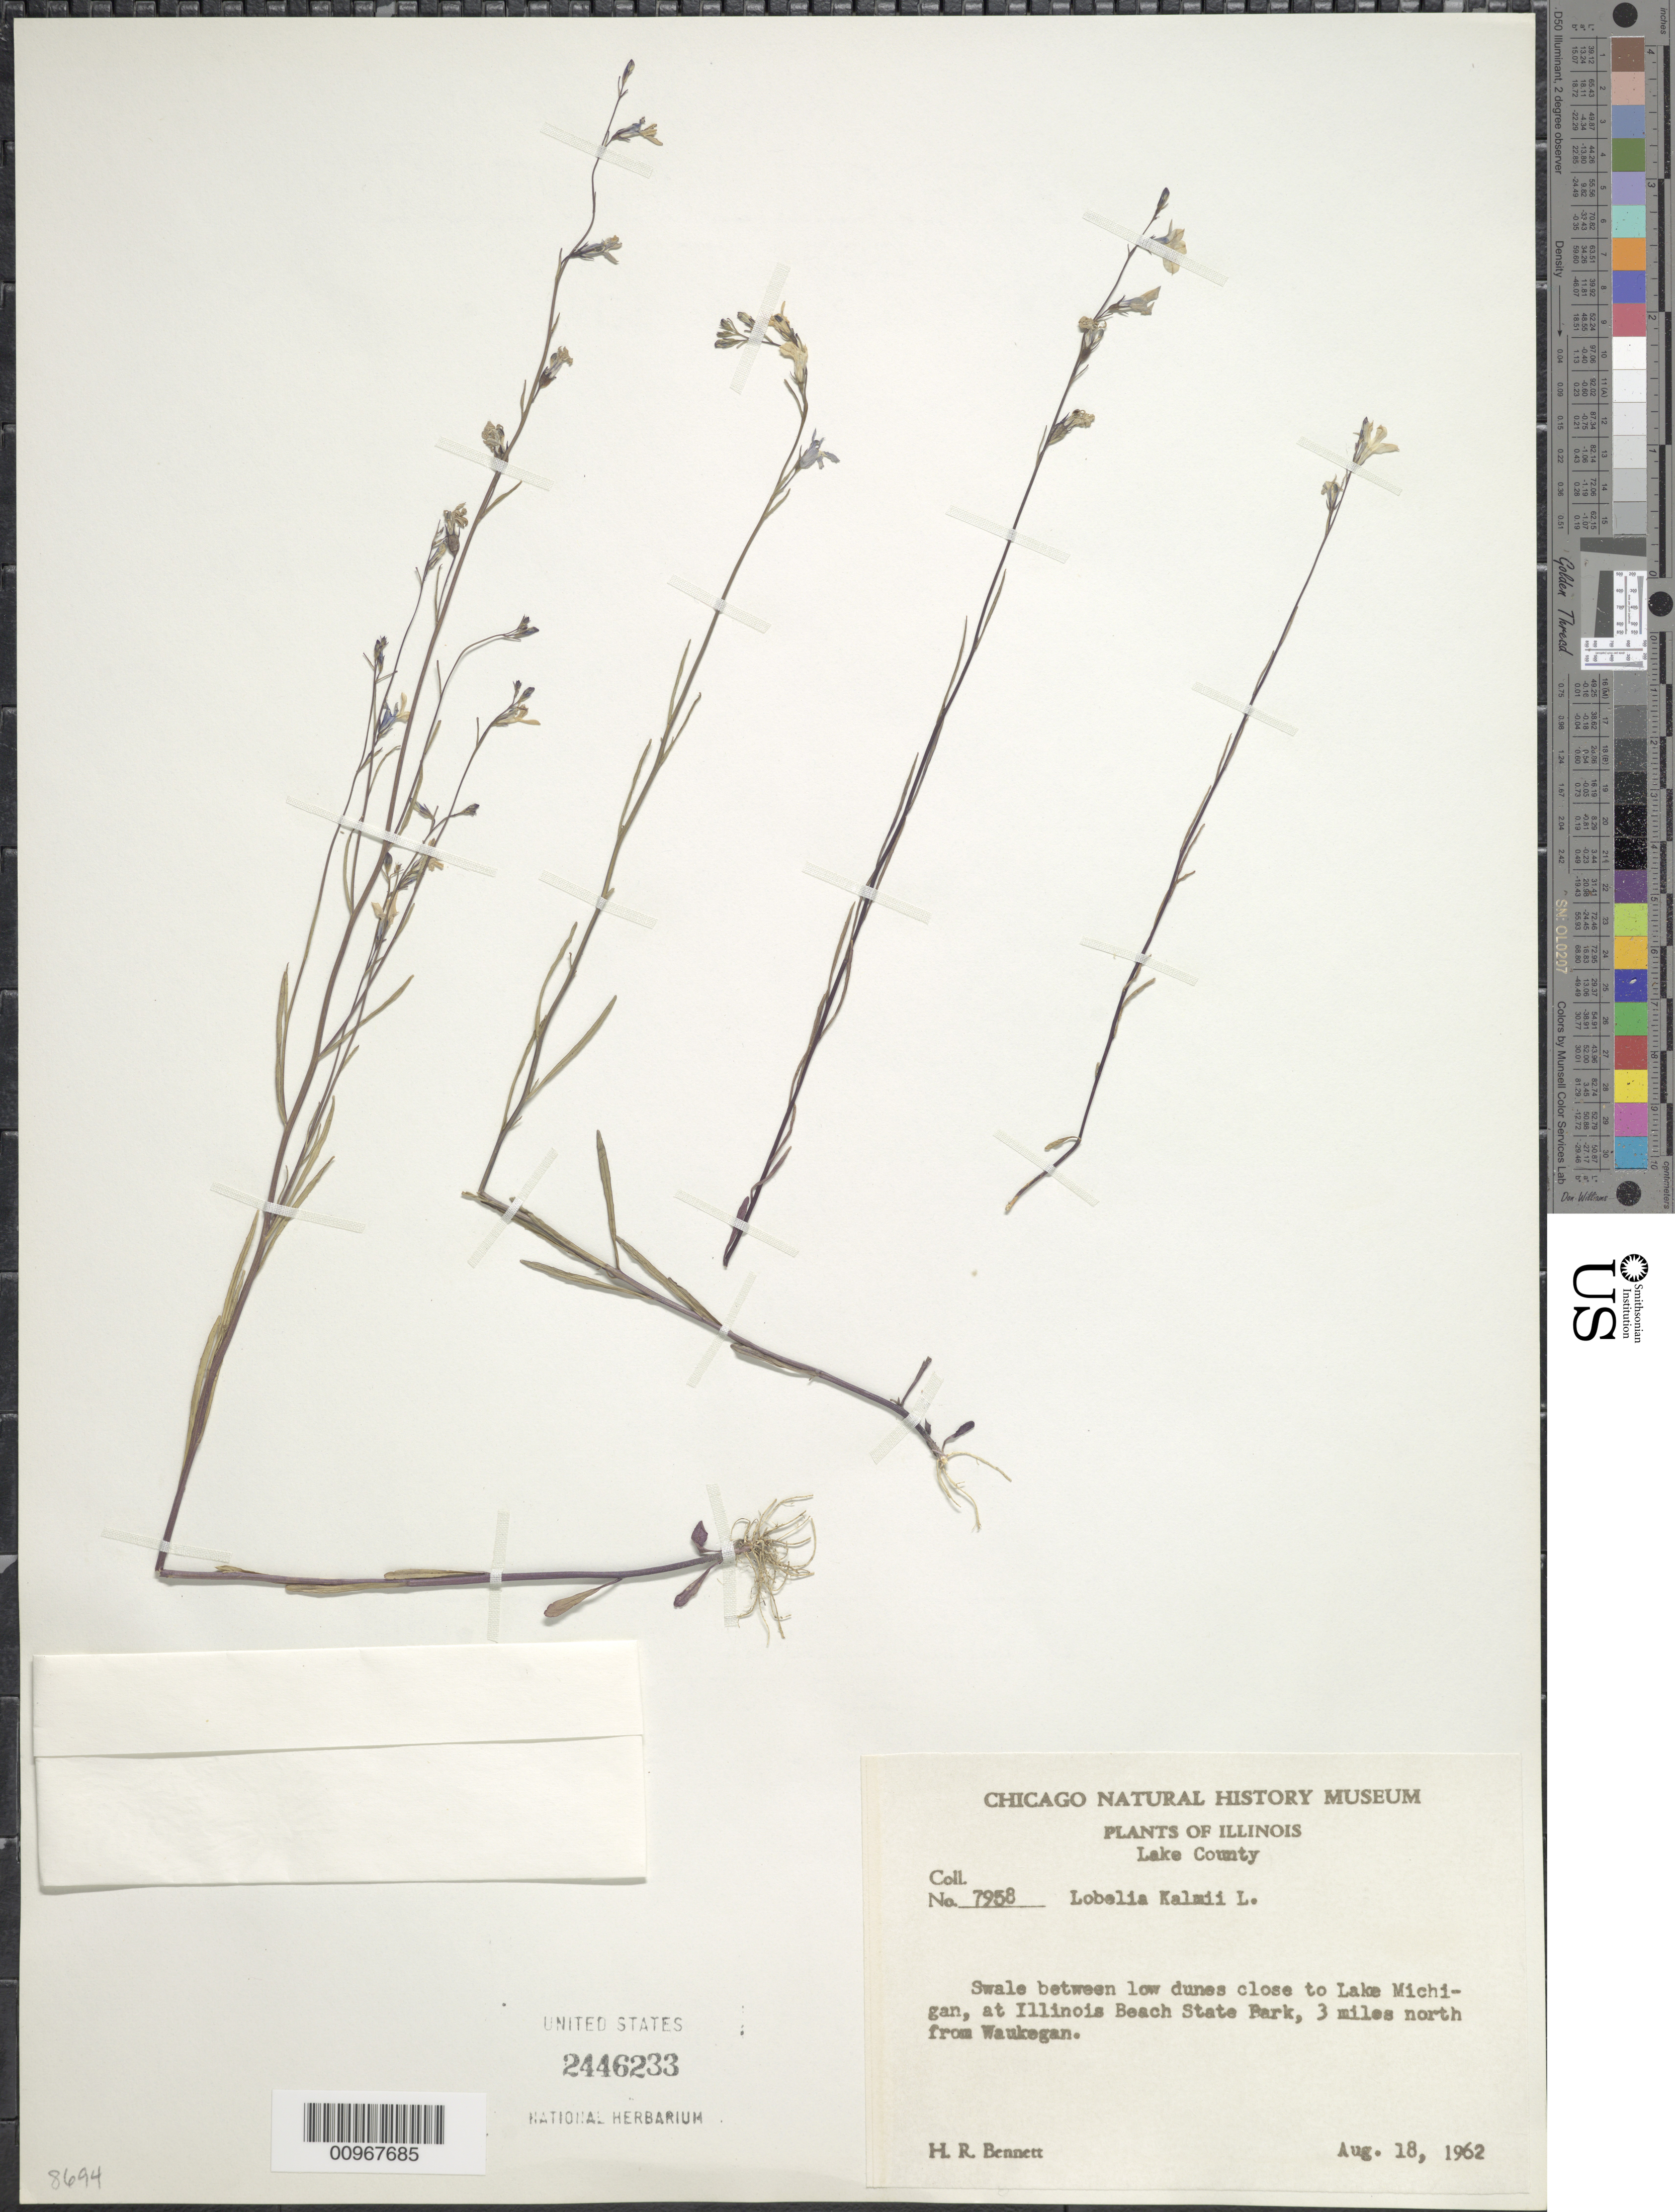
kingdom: Plantae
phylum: Tracheophyta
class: Magnoliopsida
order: Asterales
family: Campanulaceae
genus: Lobelia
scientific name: Lobelia kalmii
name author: L.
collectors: H. R. Bennett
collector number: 7958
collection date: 1962-08-18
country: United States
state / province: Illinois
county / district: Lake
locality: Shore of Lake Michigan, at Illinois Beach State Park, 3 miles north of Waukegan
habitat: swale between low dunes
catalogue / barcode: US 2446233